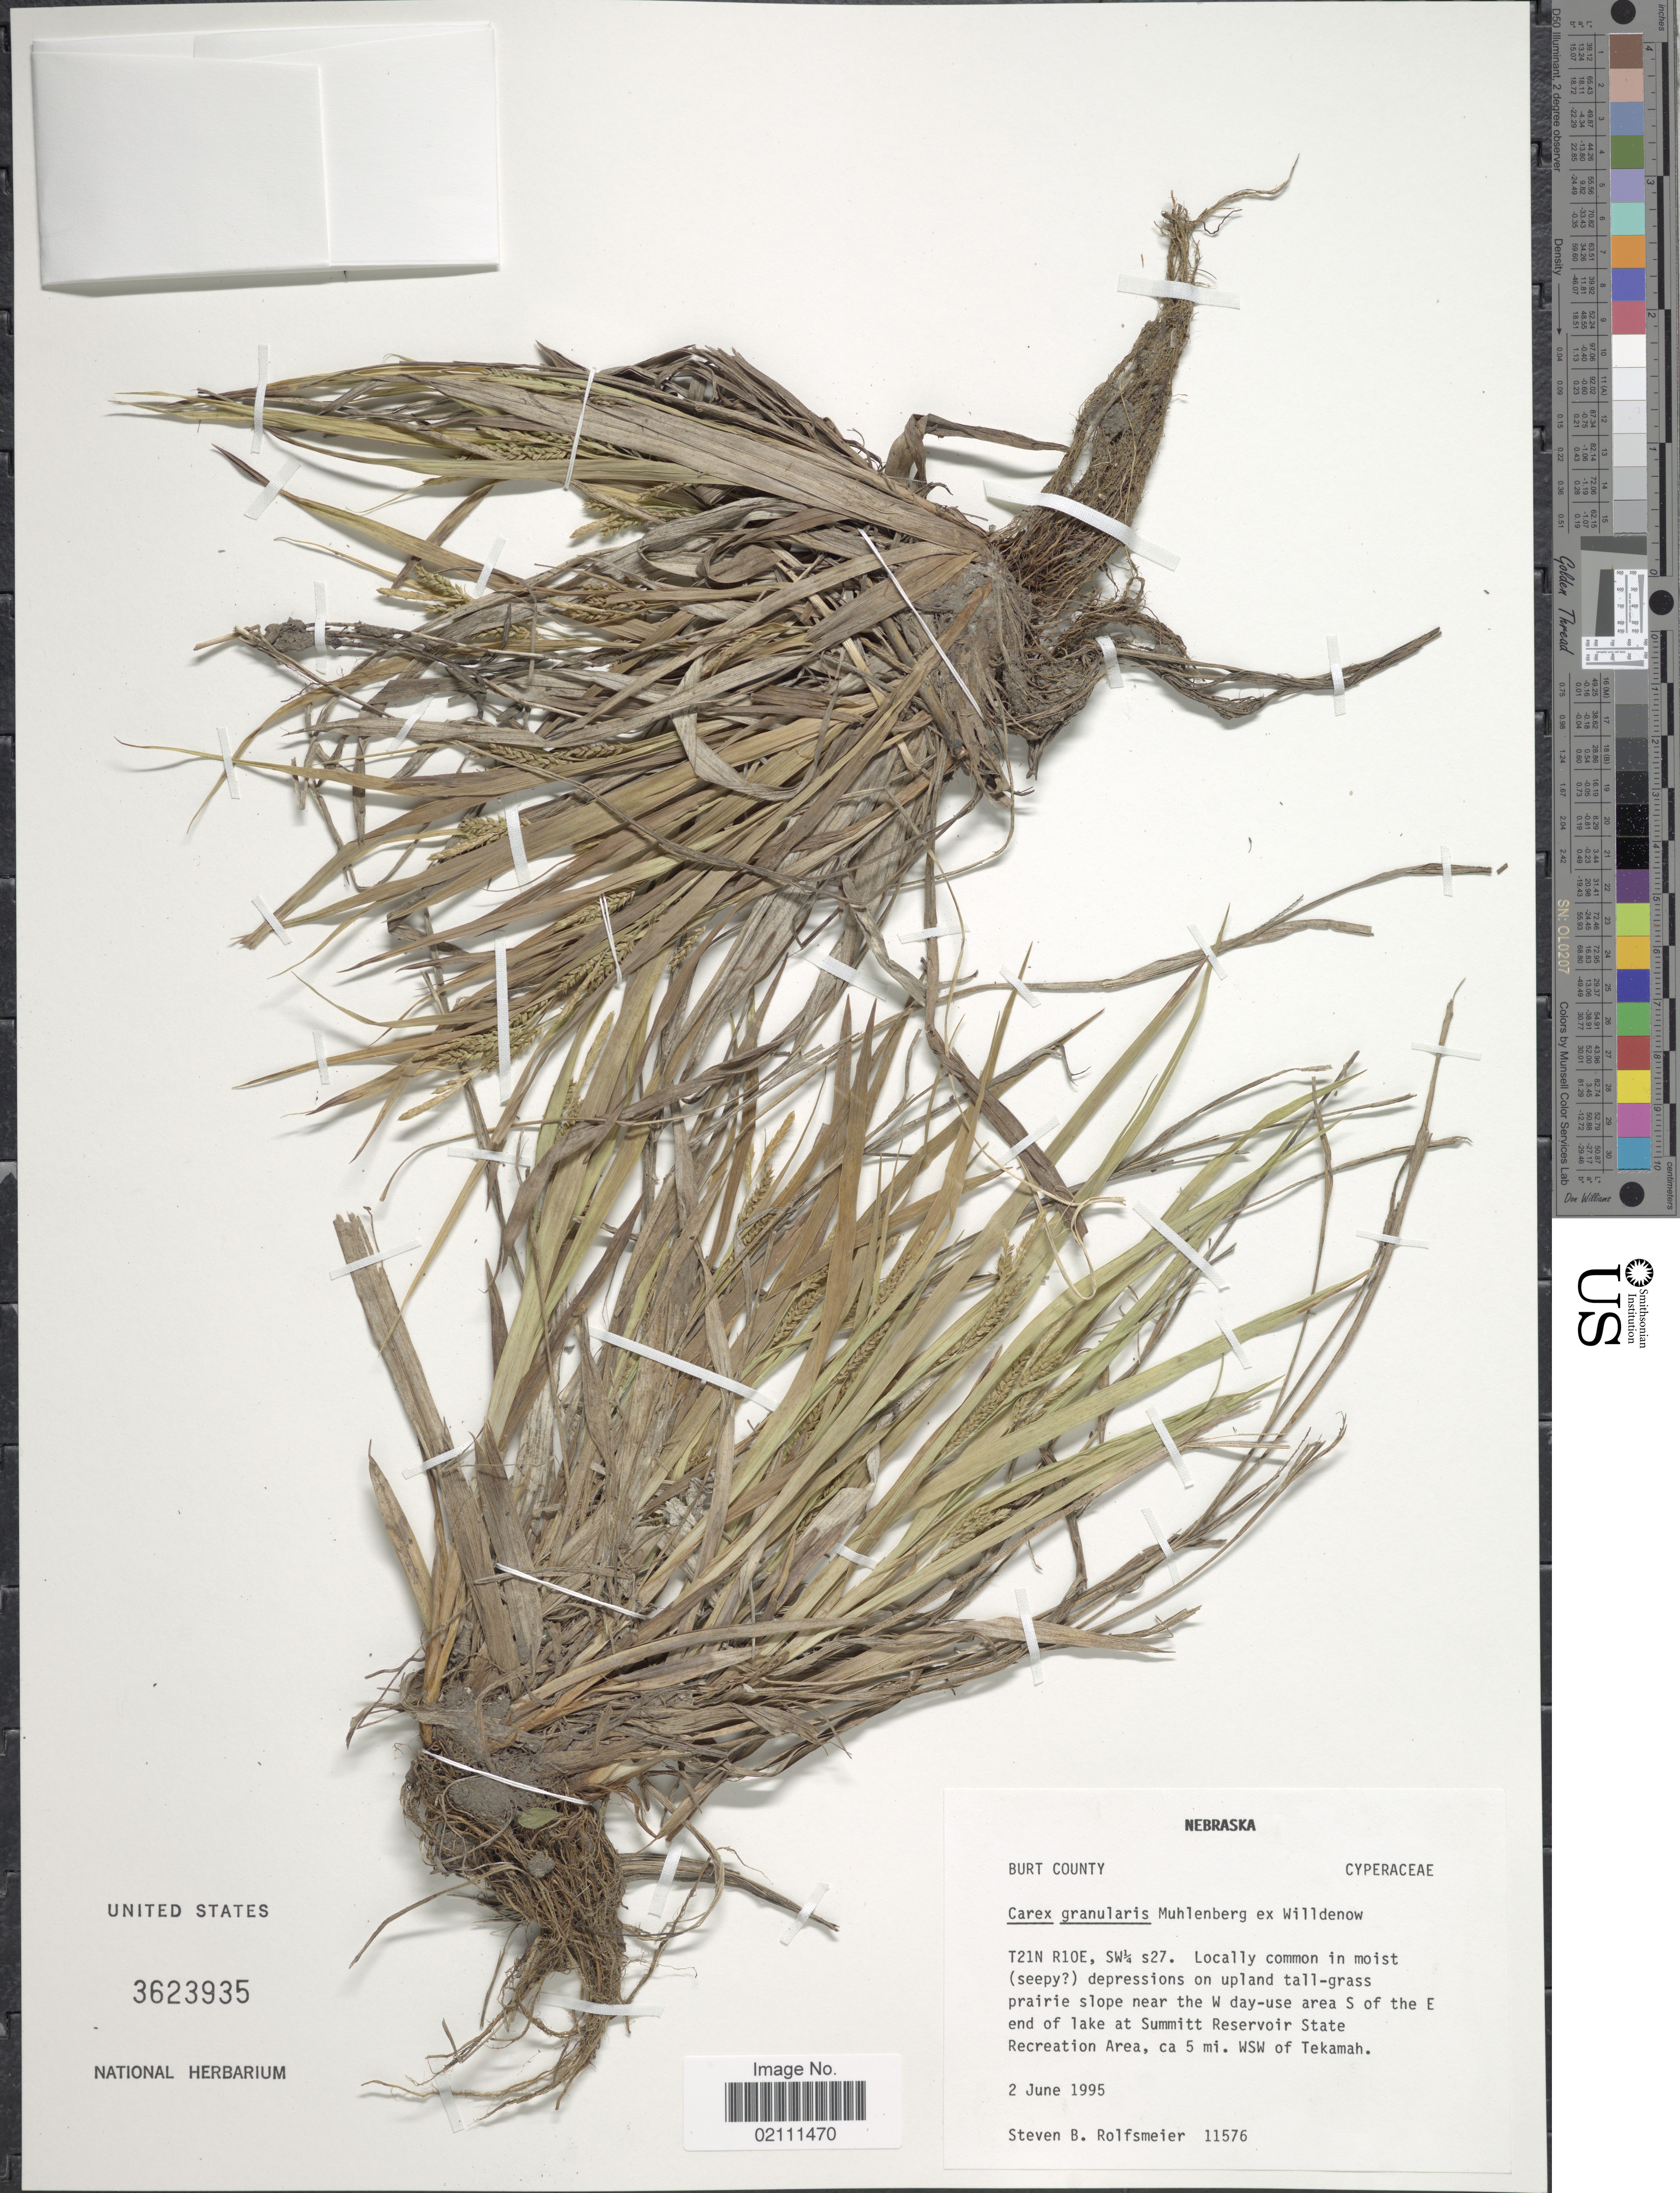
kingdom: Plantae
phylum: Tracheophyta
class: Liliopsida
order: Poales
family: Cyperaceae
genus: Carex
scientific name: Carex granularis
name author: Muhl. ex Willd.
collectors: S. Rolfsmeier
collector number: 11576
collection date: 1995-06-02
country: United States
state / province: Nebraska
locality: T21N R10E, SW1/4 s27, in moist (seepy [unsure placement]) depressions on upland tall-grass prairie slope near the upland tall-grass prairie slope near the W day-use area S of the E end of lake at Summit Reservoir State Recreation Area, ca. 5 mi. WSW of Tekamah.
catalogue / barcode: US 3623935